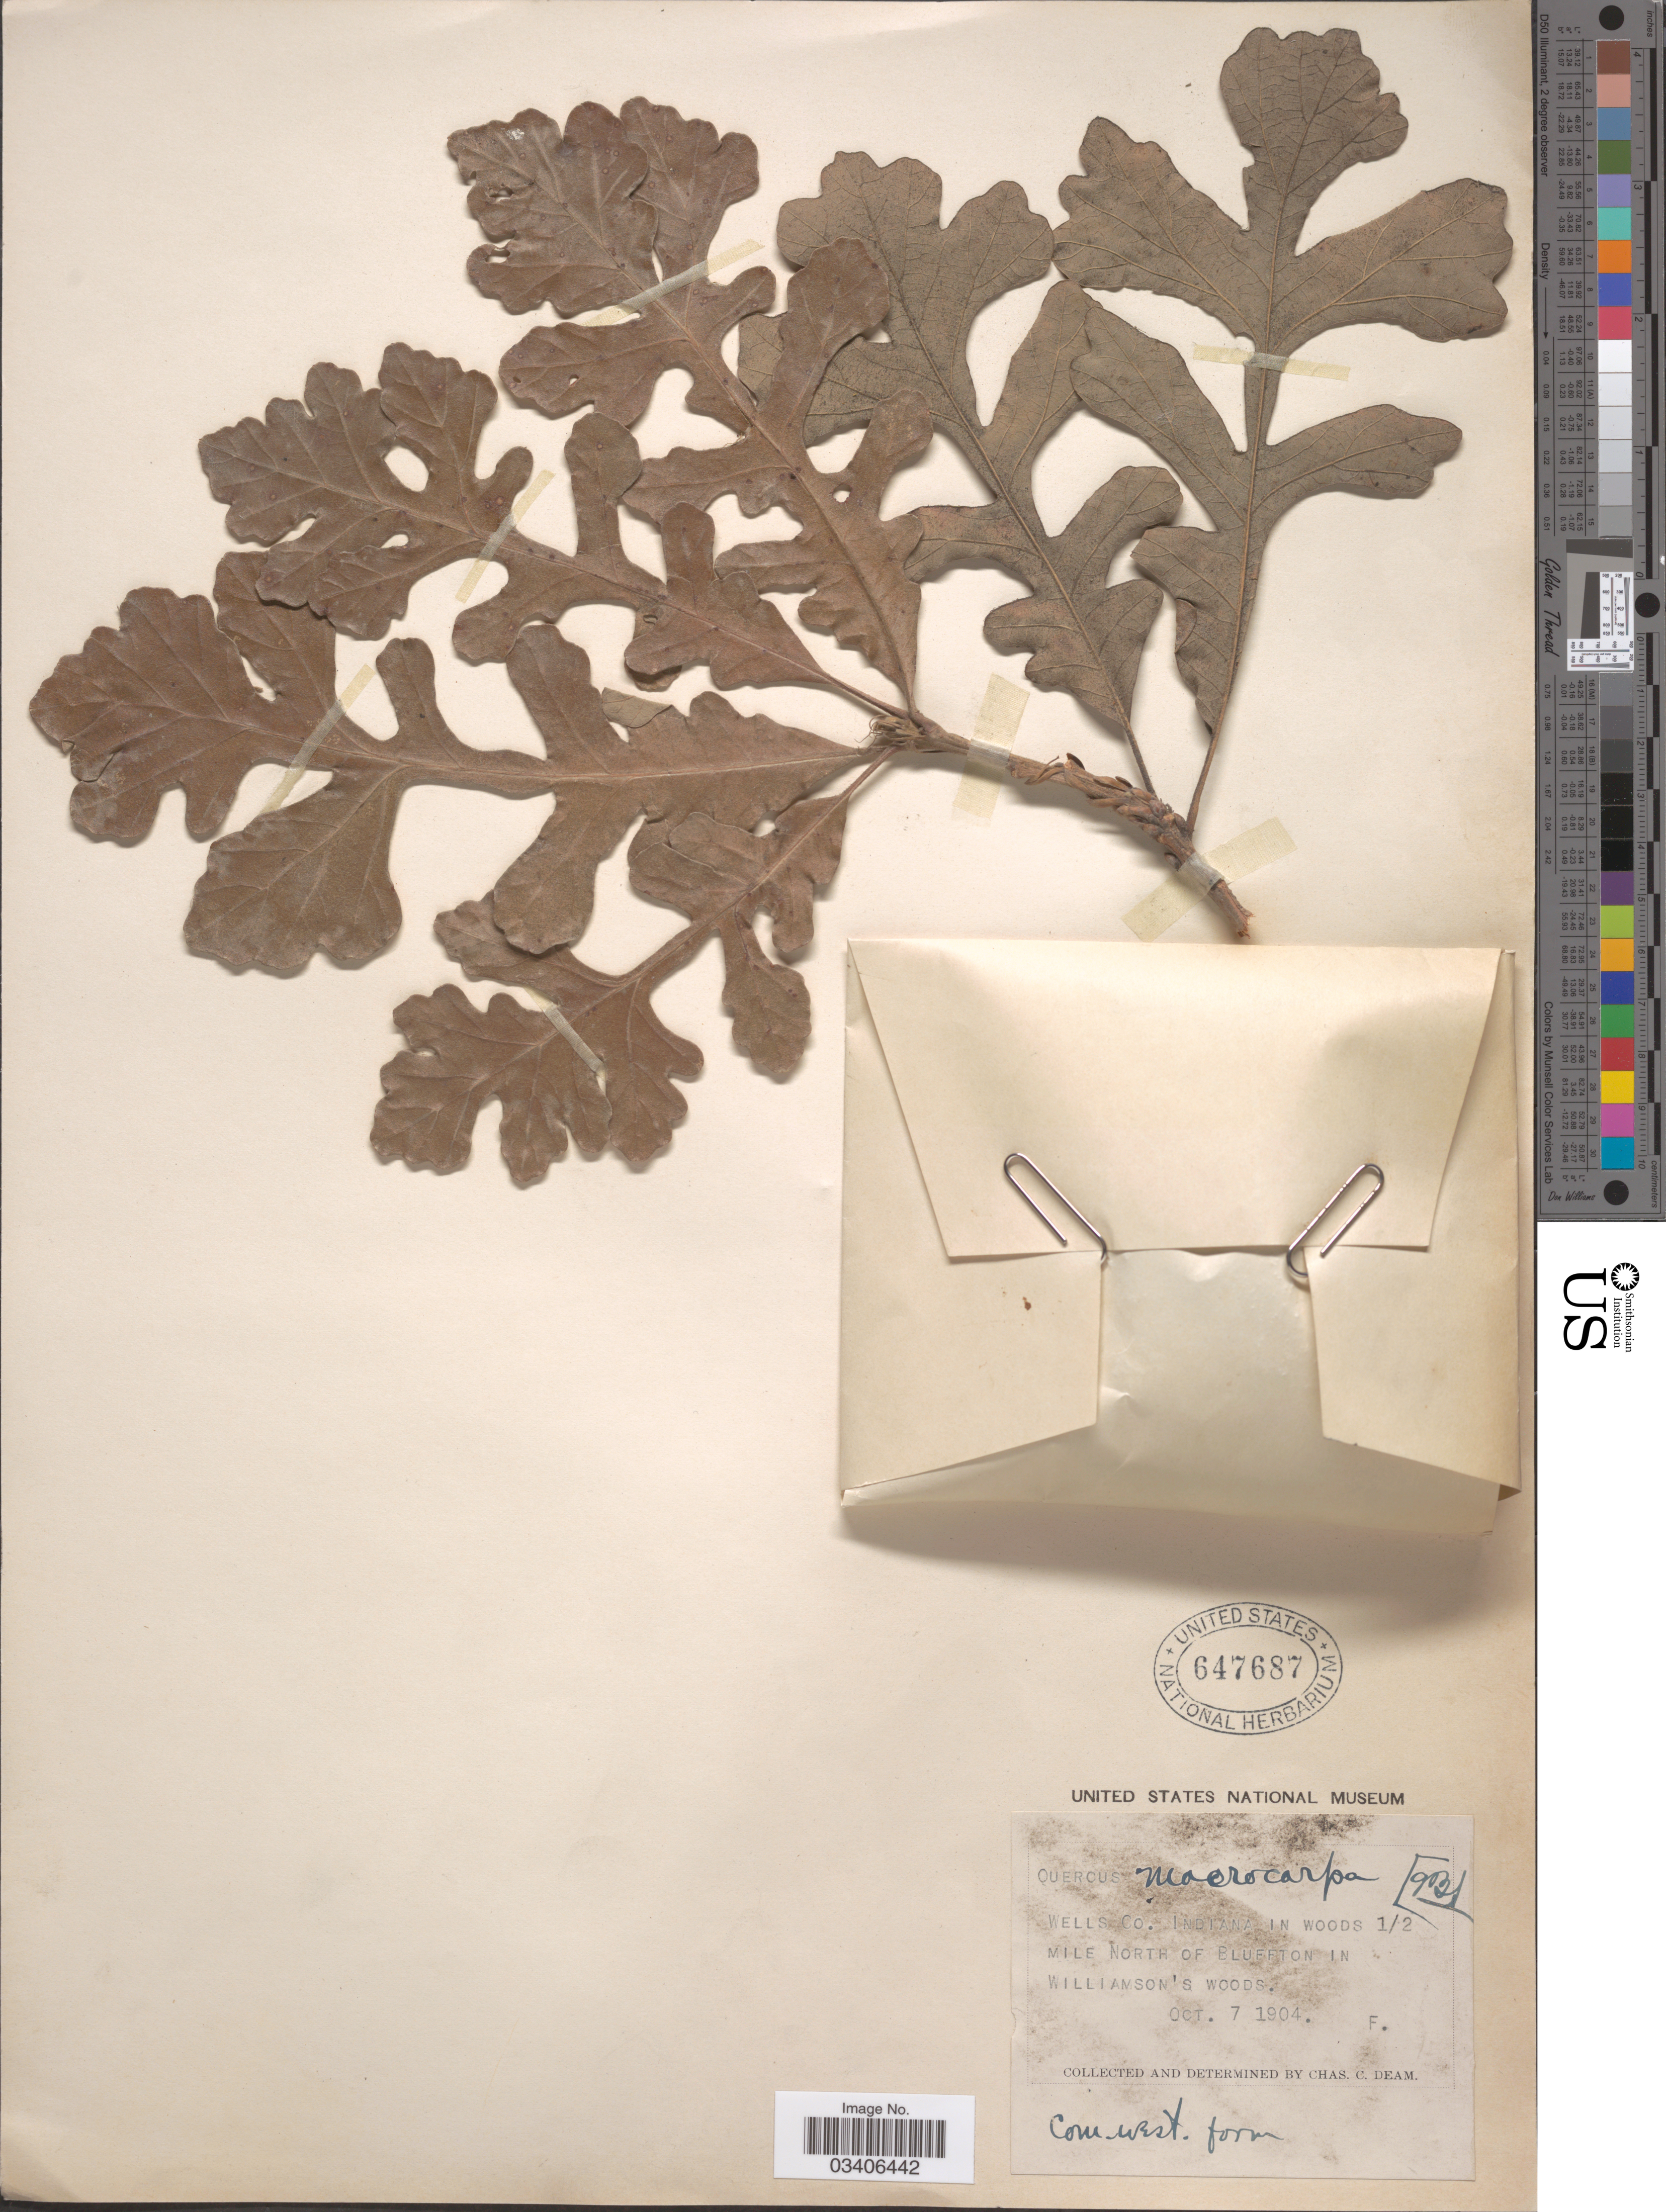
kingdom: Plantae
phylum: Tracheophyta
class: Magnoliopsida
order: Fagales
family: Fagaceae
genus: Quercus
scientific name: Quercus macrocarpa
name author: Michx.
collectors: C. C. Deam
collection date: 1904-10-07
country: United States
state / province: Indiana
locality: Wells Co. Indiana in woods ½ mile North of Bluffton in Williamson's Woods.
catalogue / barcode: US 647687